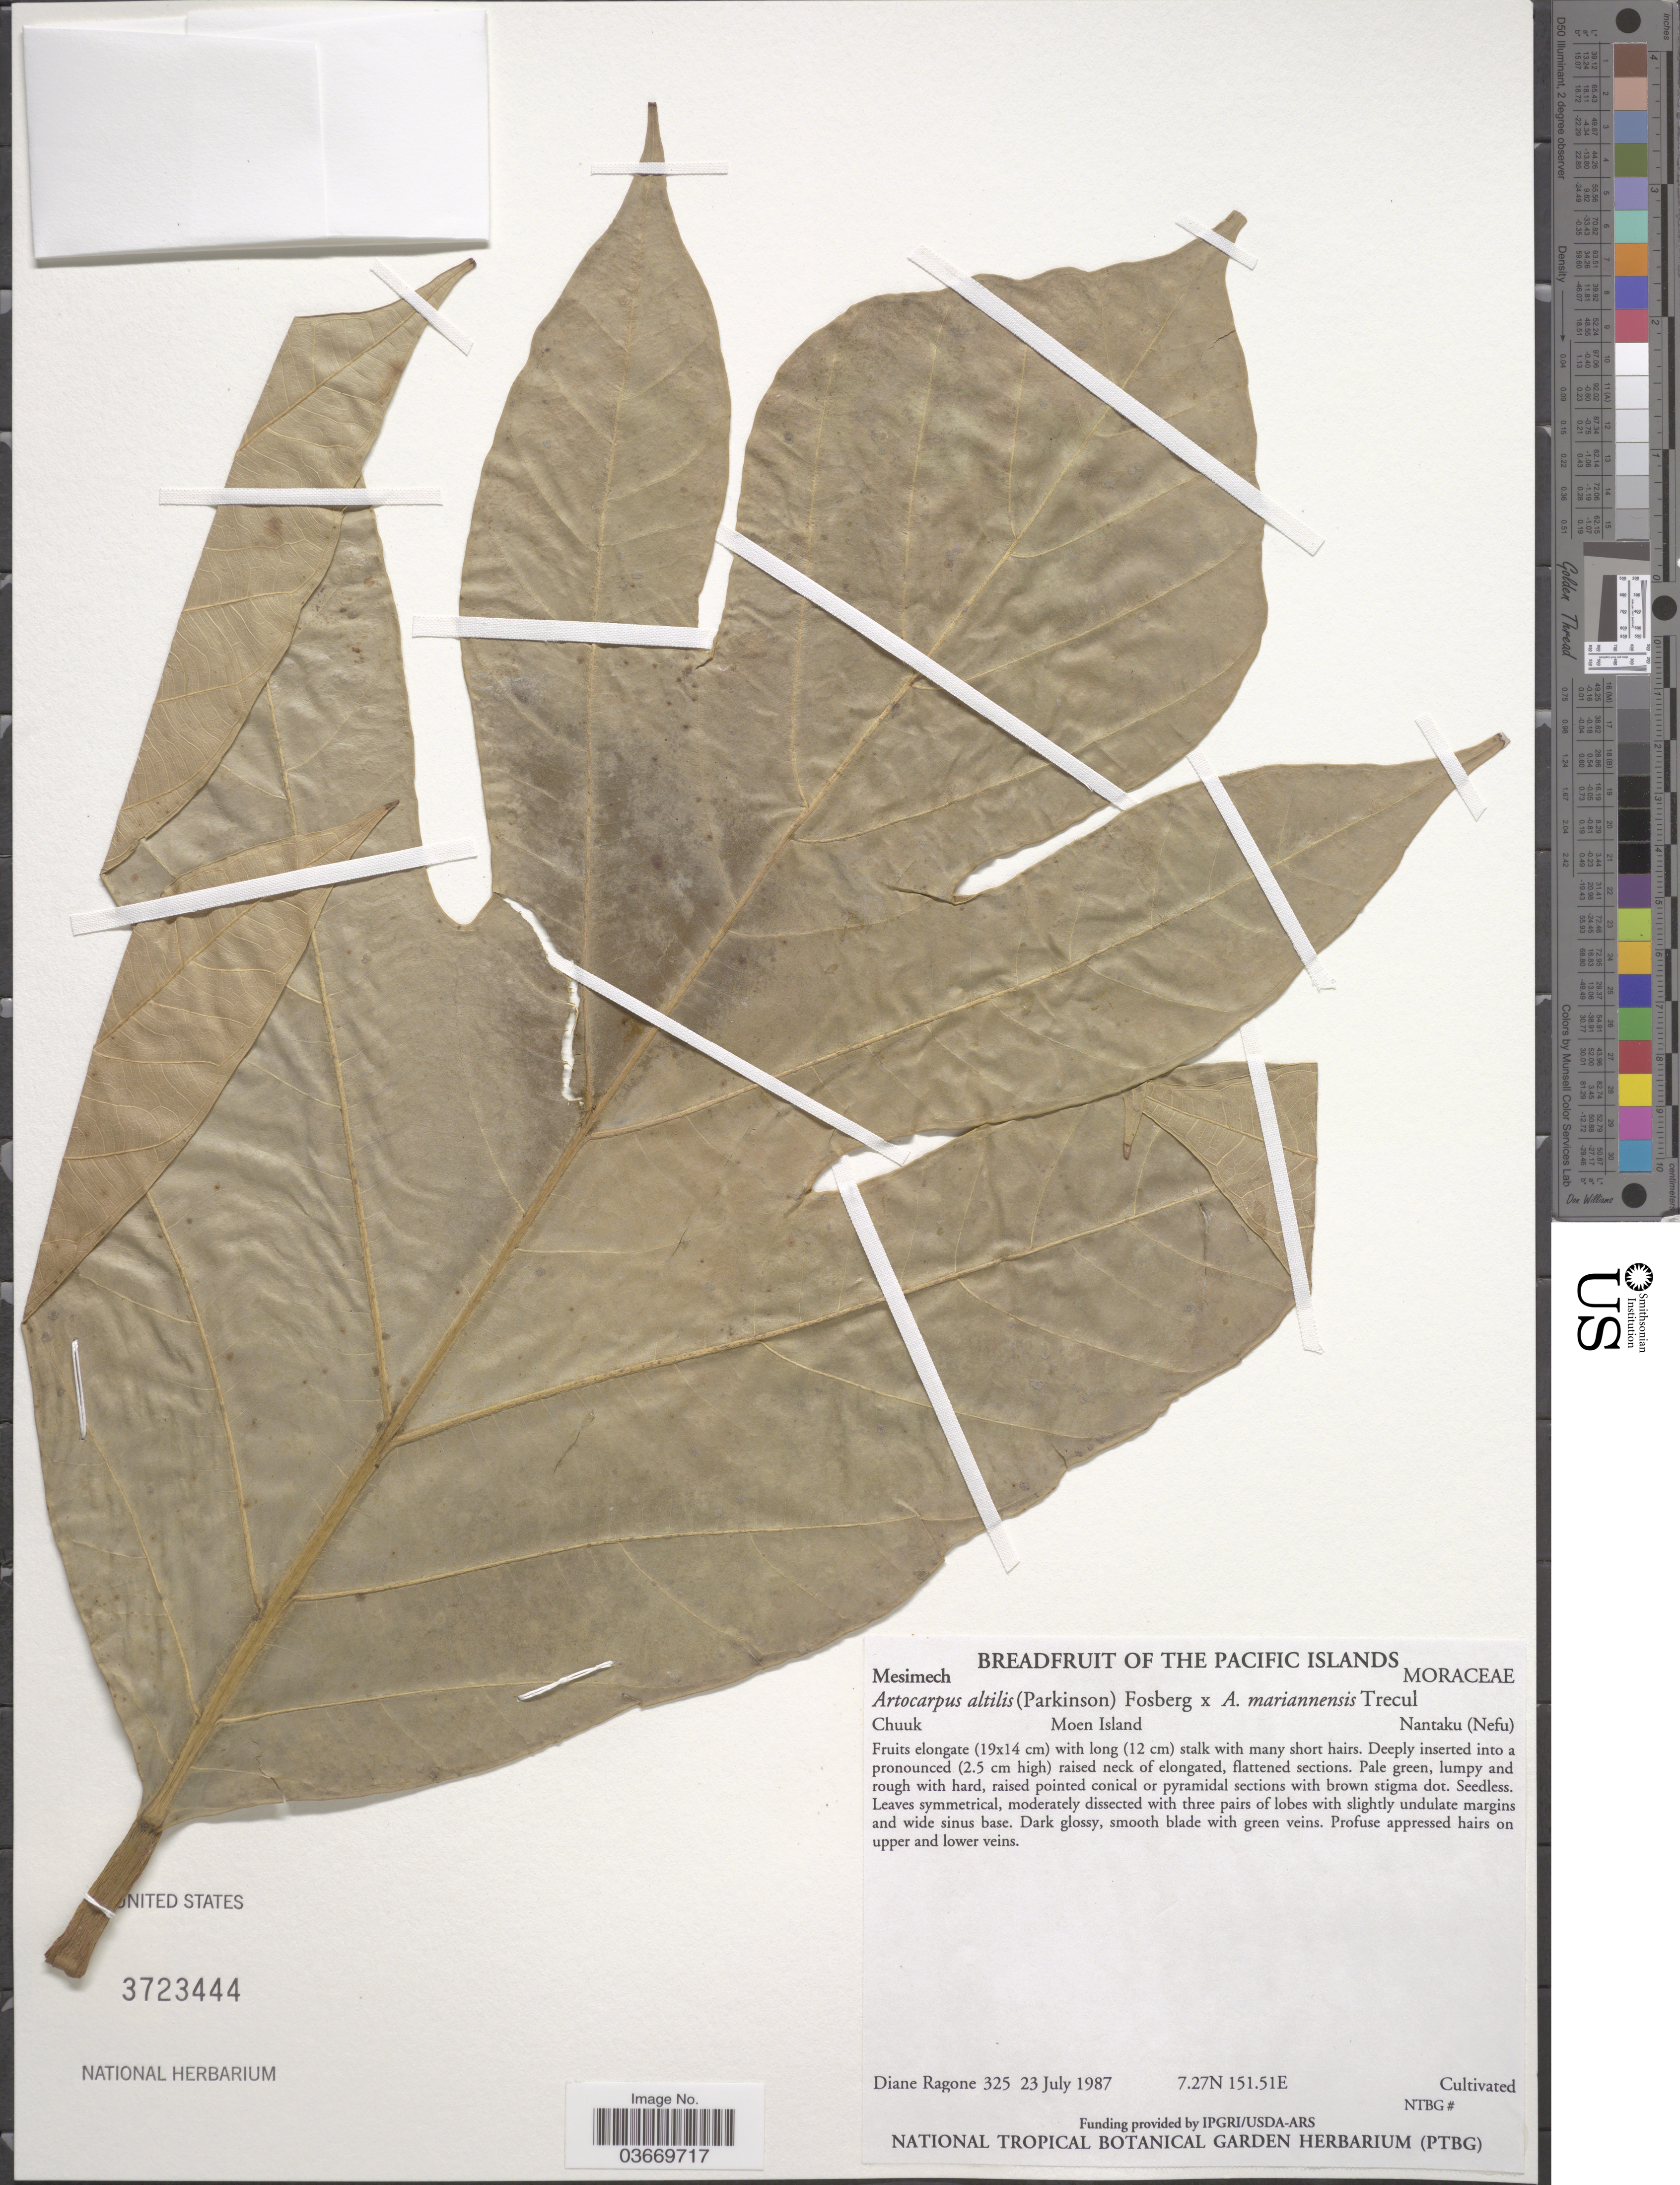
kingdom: Plantae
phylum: Tracheophyta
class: Magnoliopsida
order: Rosales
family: Moraceae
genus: Artocarpus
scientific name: Artocarpus altilis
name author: (Parkinson) Fosberg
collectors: D. Ragone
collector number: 325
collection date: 1987-07-23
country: Micronesia, Federated States of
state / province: Truk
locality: Chuuk. Moen Island. Nantaku (Nefu).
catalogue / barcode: US 3723444